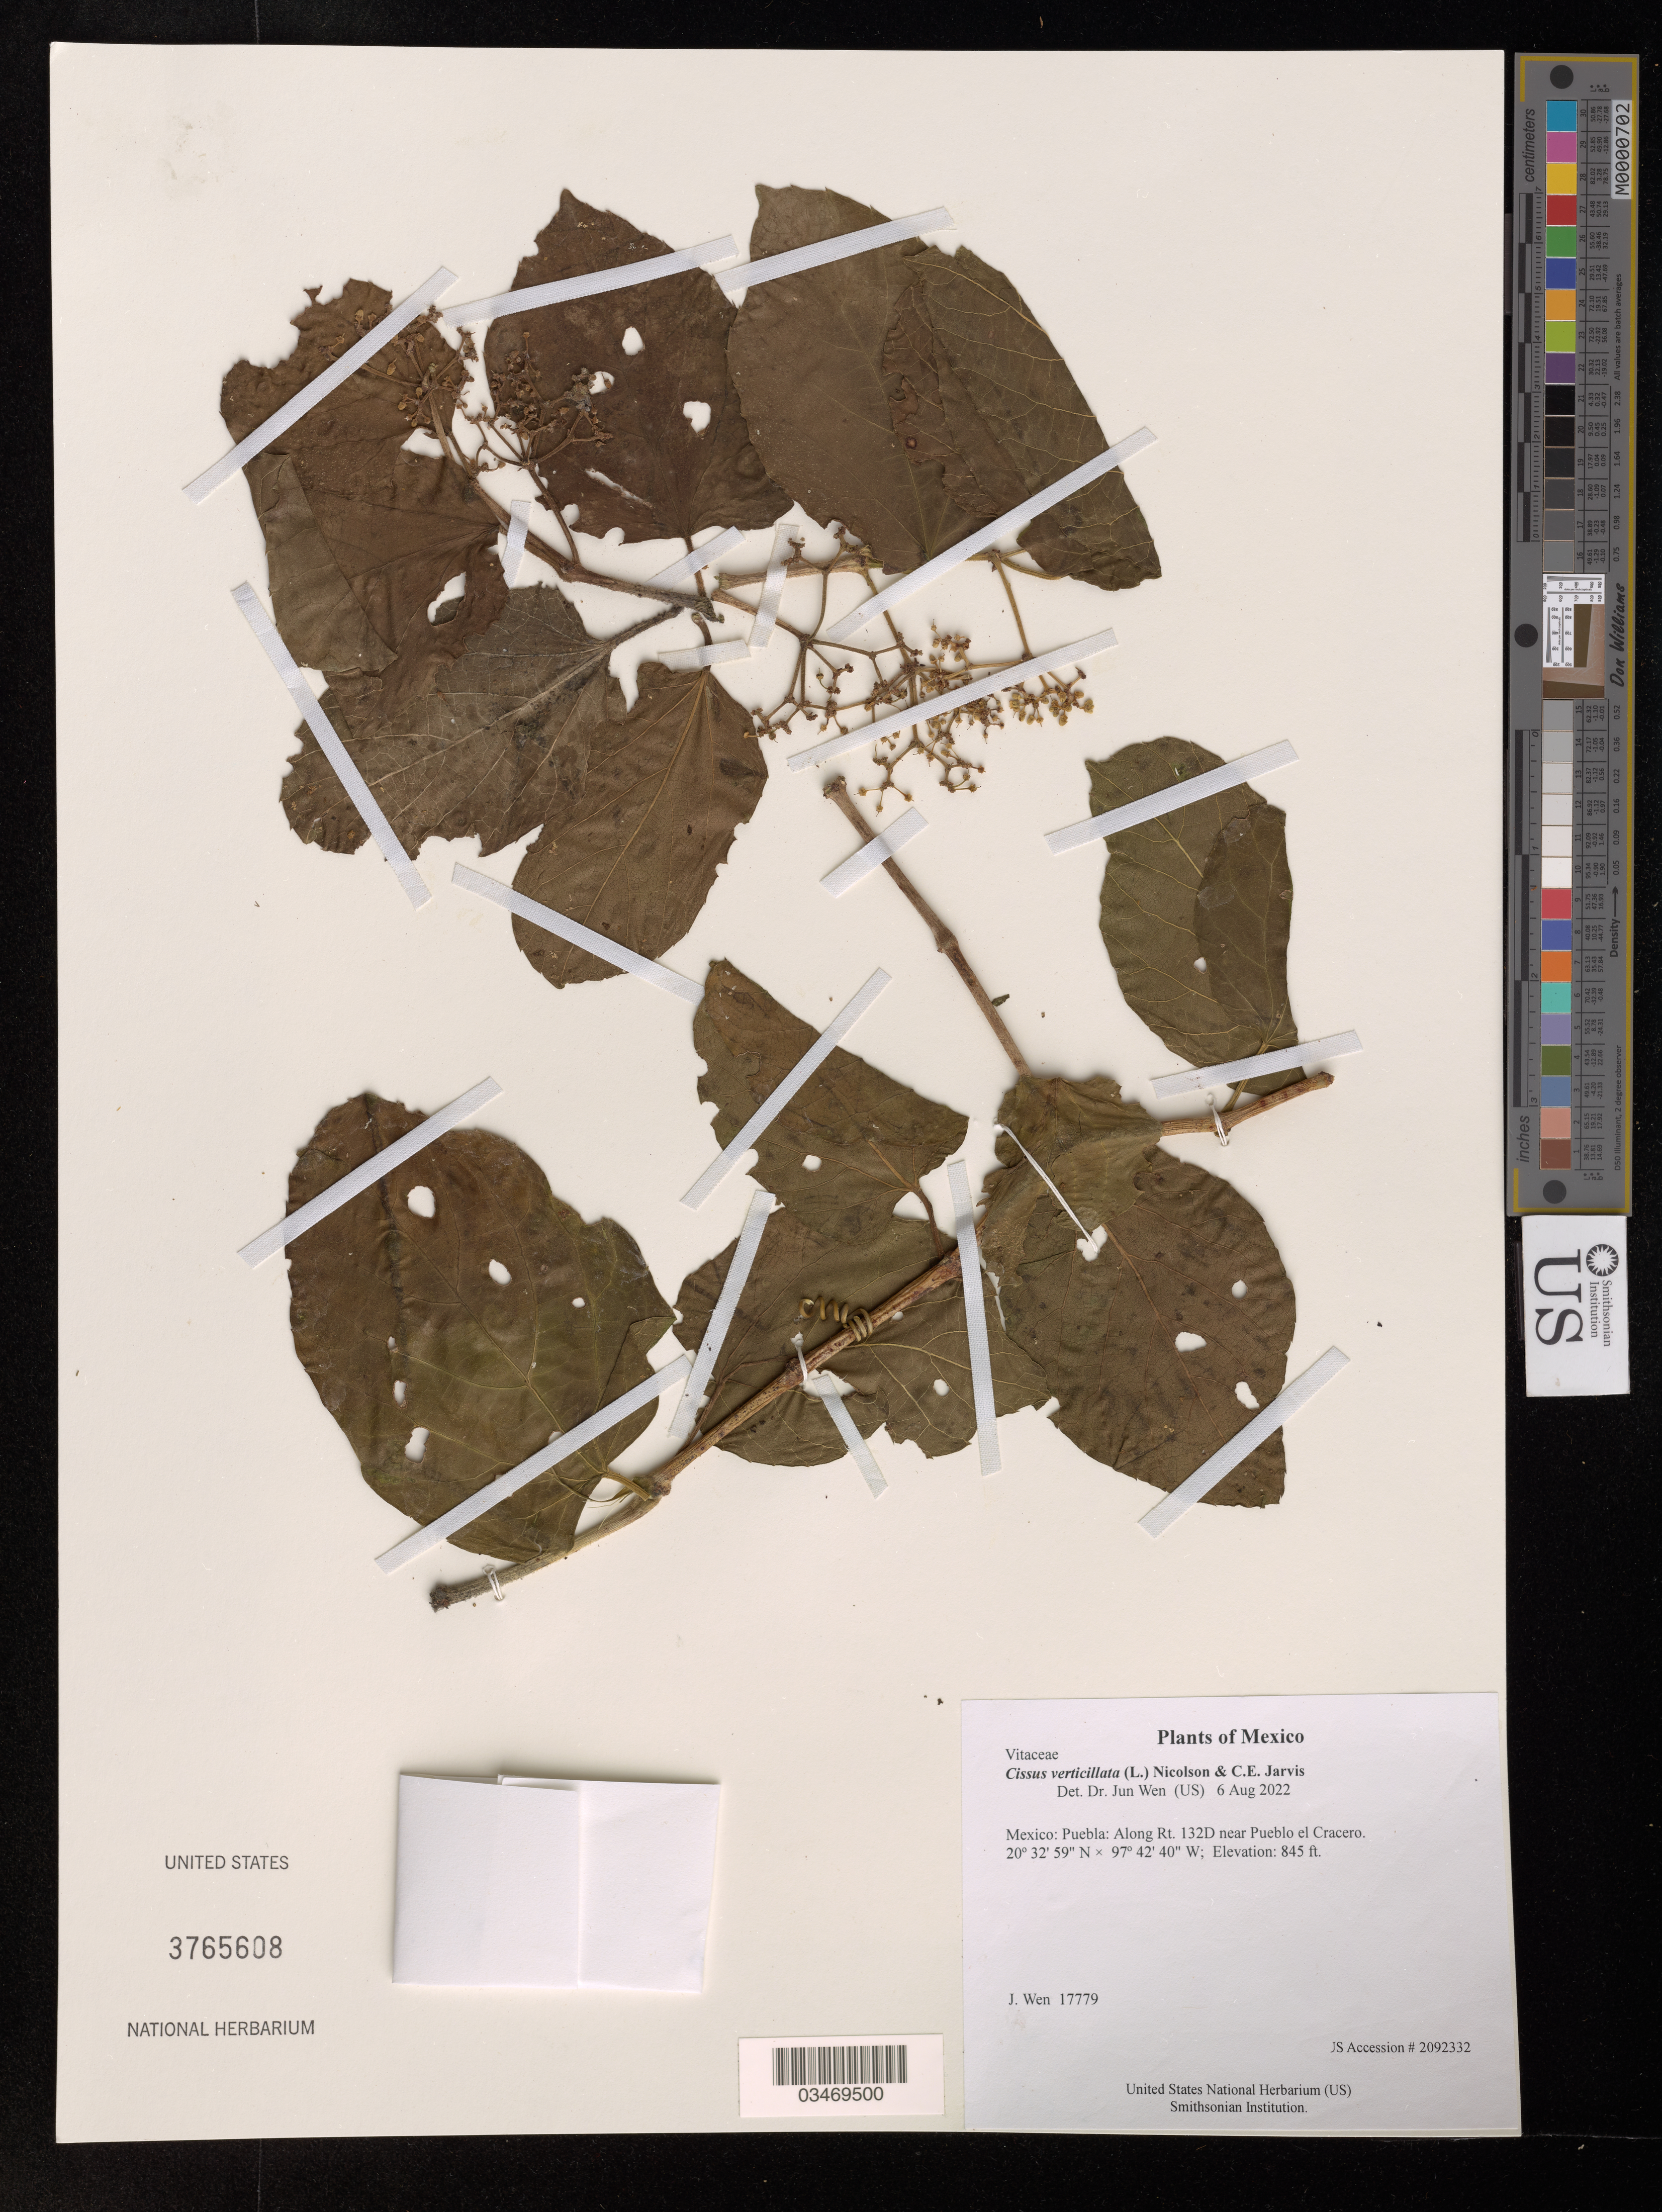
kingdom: Plantae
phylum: Tracheophyta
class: Magnoliopsida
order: Vitales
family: Vitaceae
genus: Cissus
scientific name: Cissus verticillata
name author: (L.) Nicolson & C.E. Jarvis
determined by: Wen, Jun, (BOT), Smithsonian Institution - National Museum of Natural History (UNITED STATES)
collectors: J. Wen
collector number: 17779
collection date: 2022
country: Mexico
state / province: Puebla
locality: Along Rt. 132D near Pueblo el Cracero.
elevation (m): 258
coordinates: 20 3259 N, 97 4240 W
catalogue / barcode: US 3765608